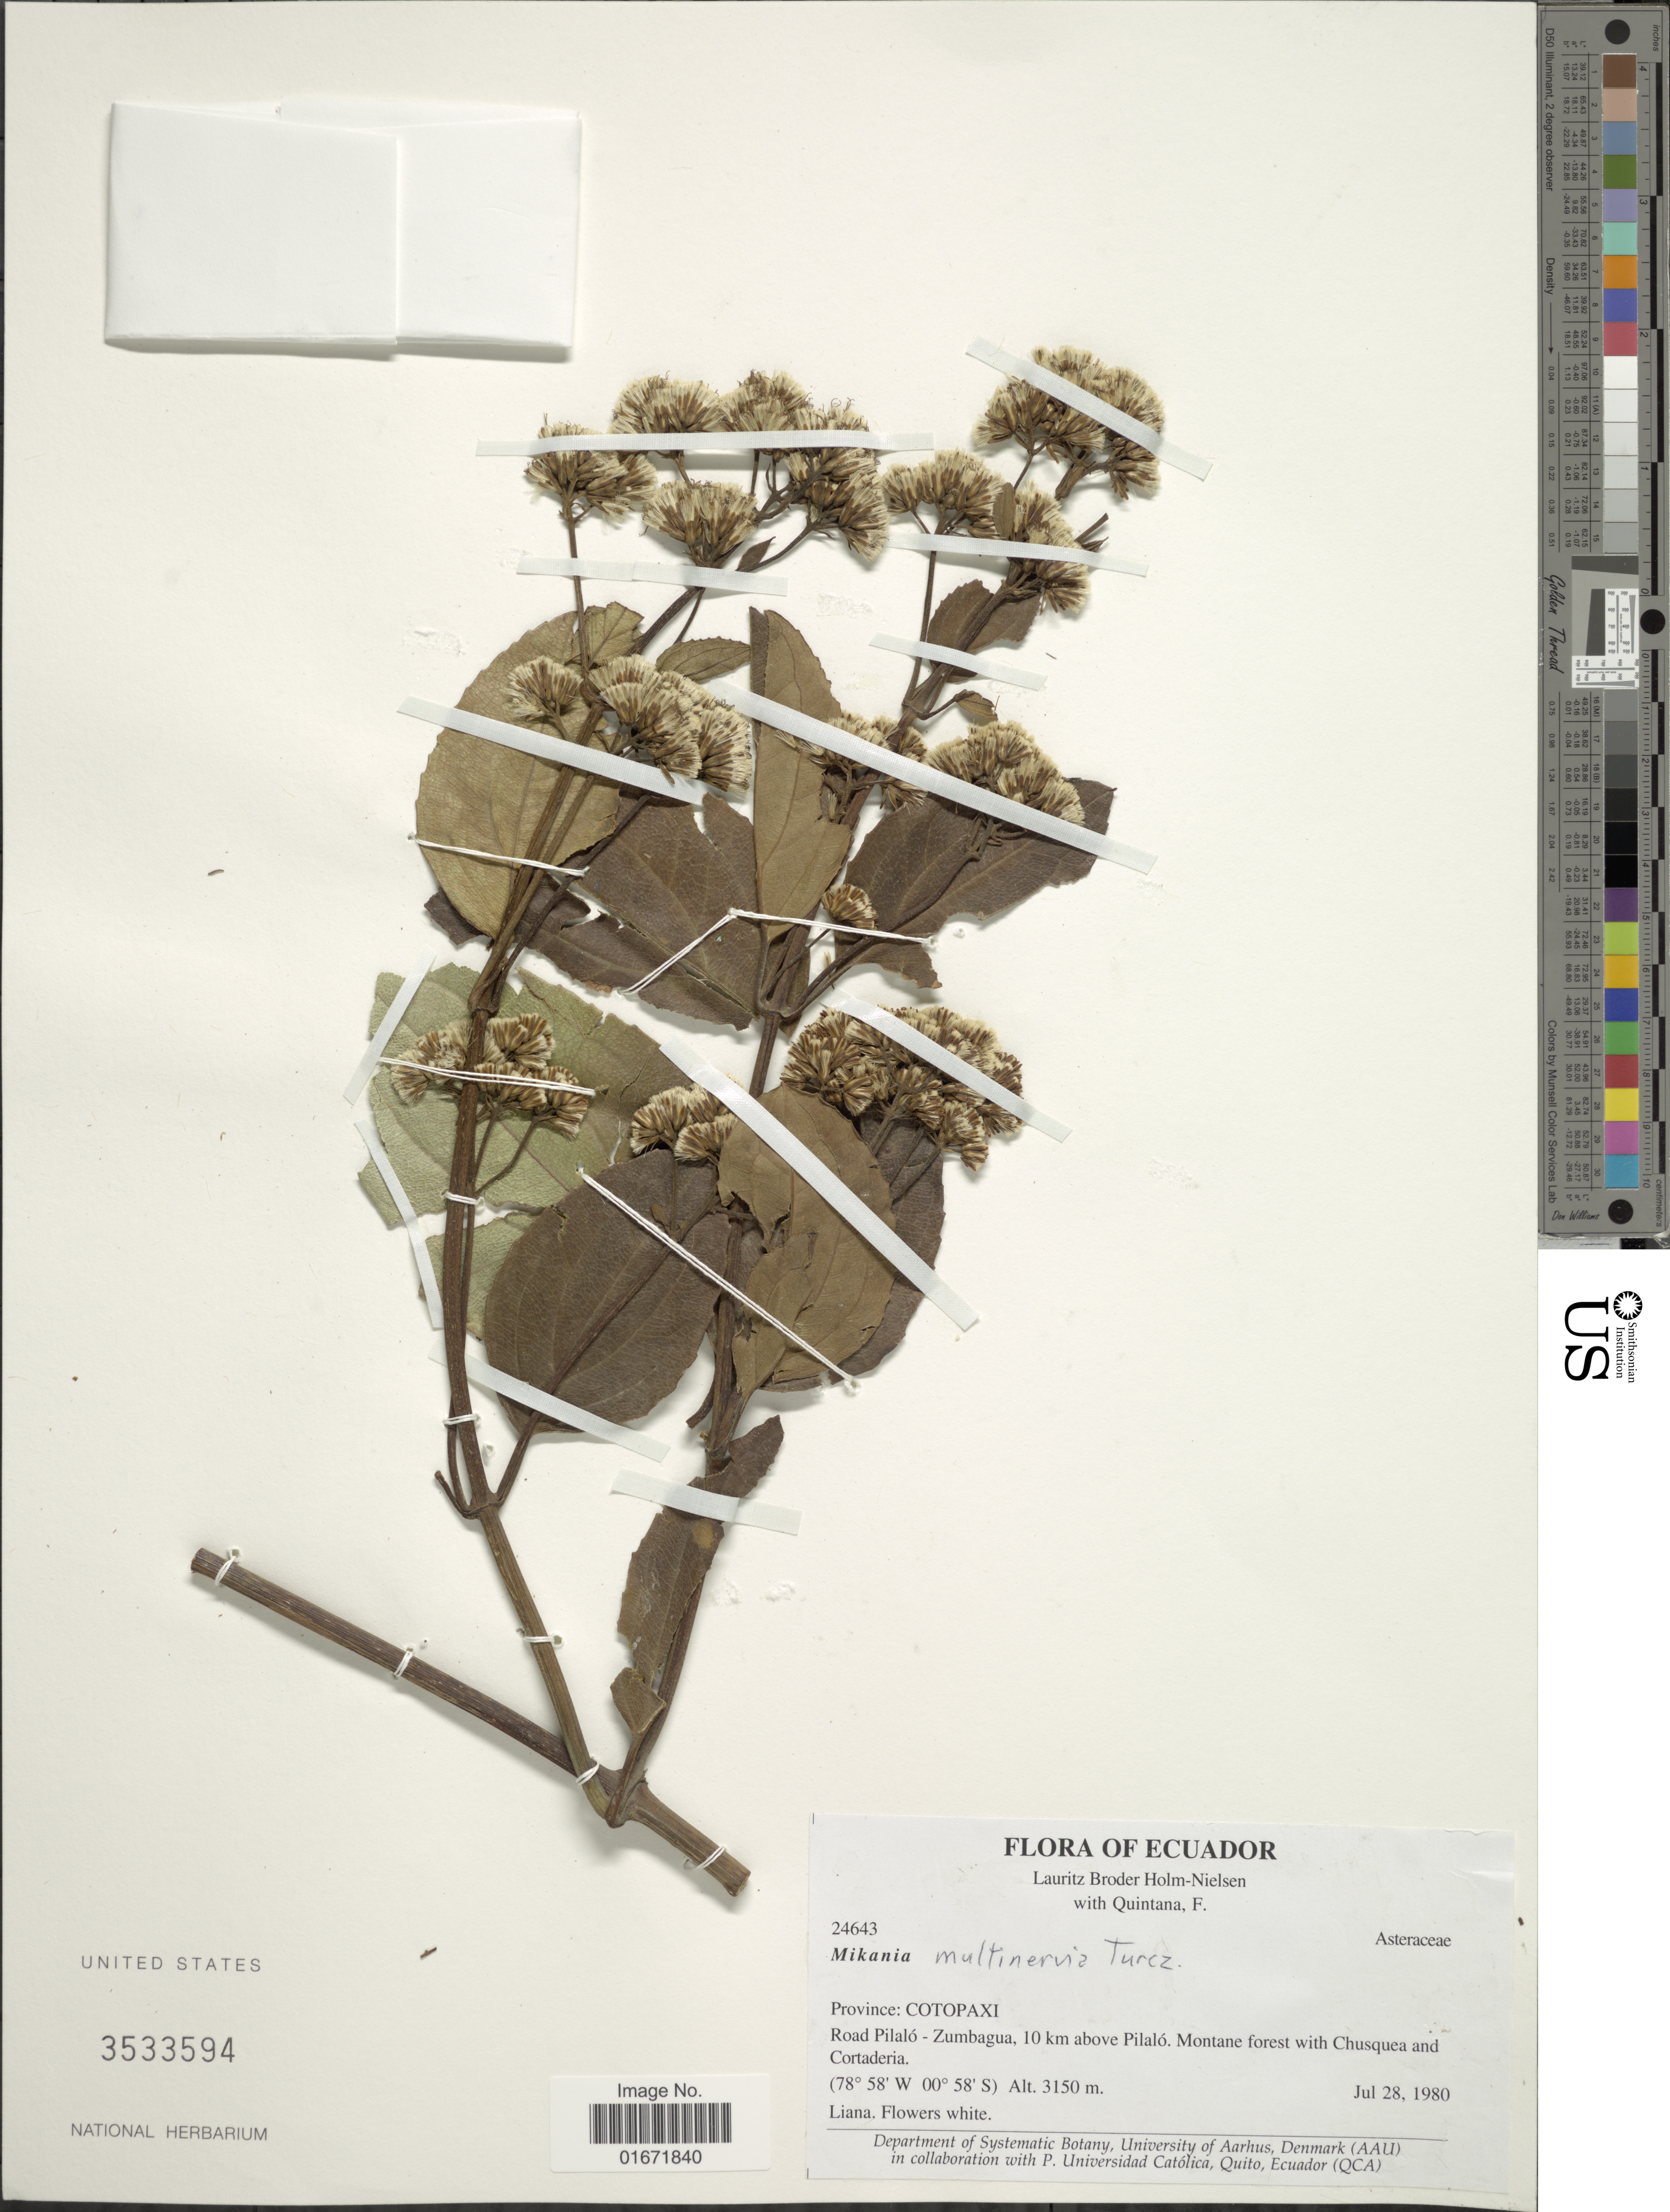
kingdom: Plantae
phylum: Tracheophyta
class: Magnoliopsida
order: Asterales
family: Asteraceae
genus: Mikania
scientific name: Mikania multinervia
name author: Turcz.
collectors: L. B. Holm-Nielsen & F. Quintana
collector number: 24643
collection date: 1980-07-28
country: Ecuador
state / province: Cotopaxi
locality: Province: Cotopaxi. Road Pilaló - Zumbagua, 10 km above Pilaló. Montane forest with Chusquea and Cortaderia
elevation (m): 3150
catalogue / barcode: US 3533594